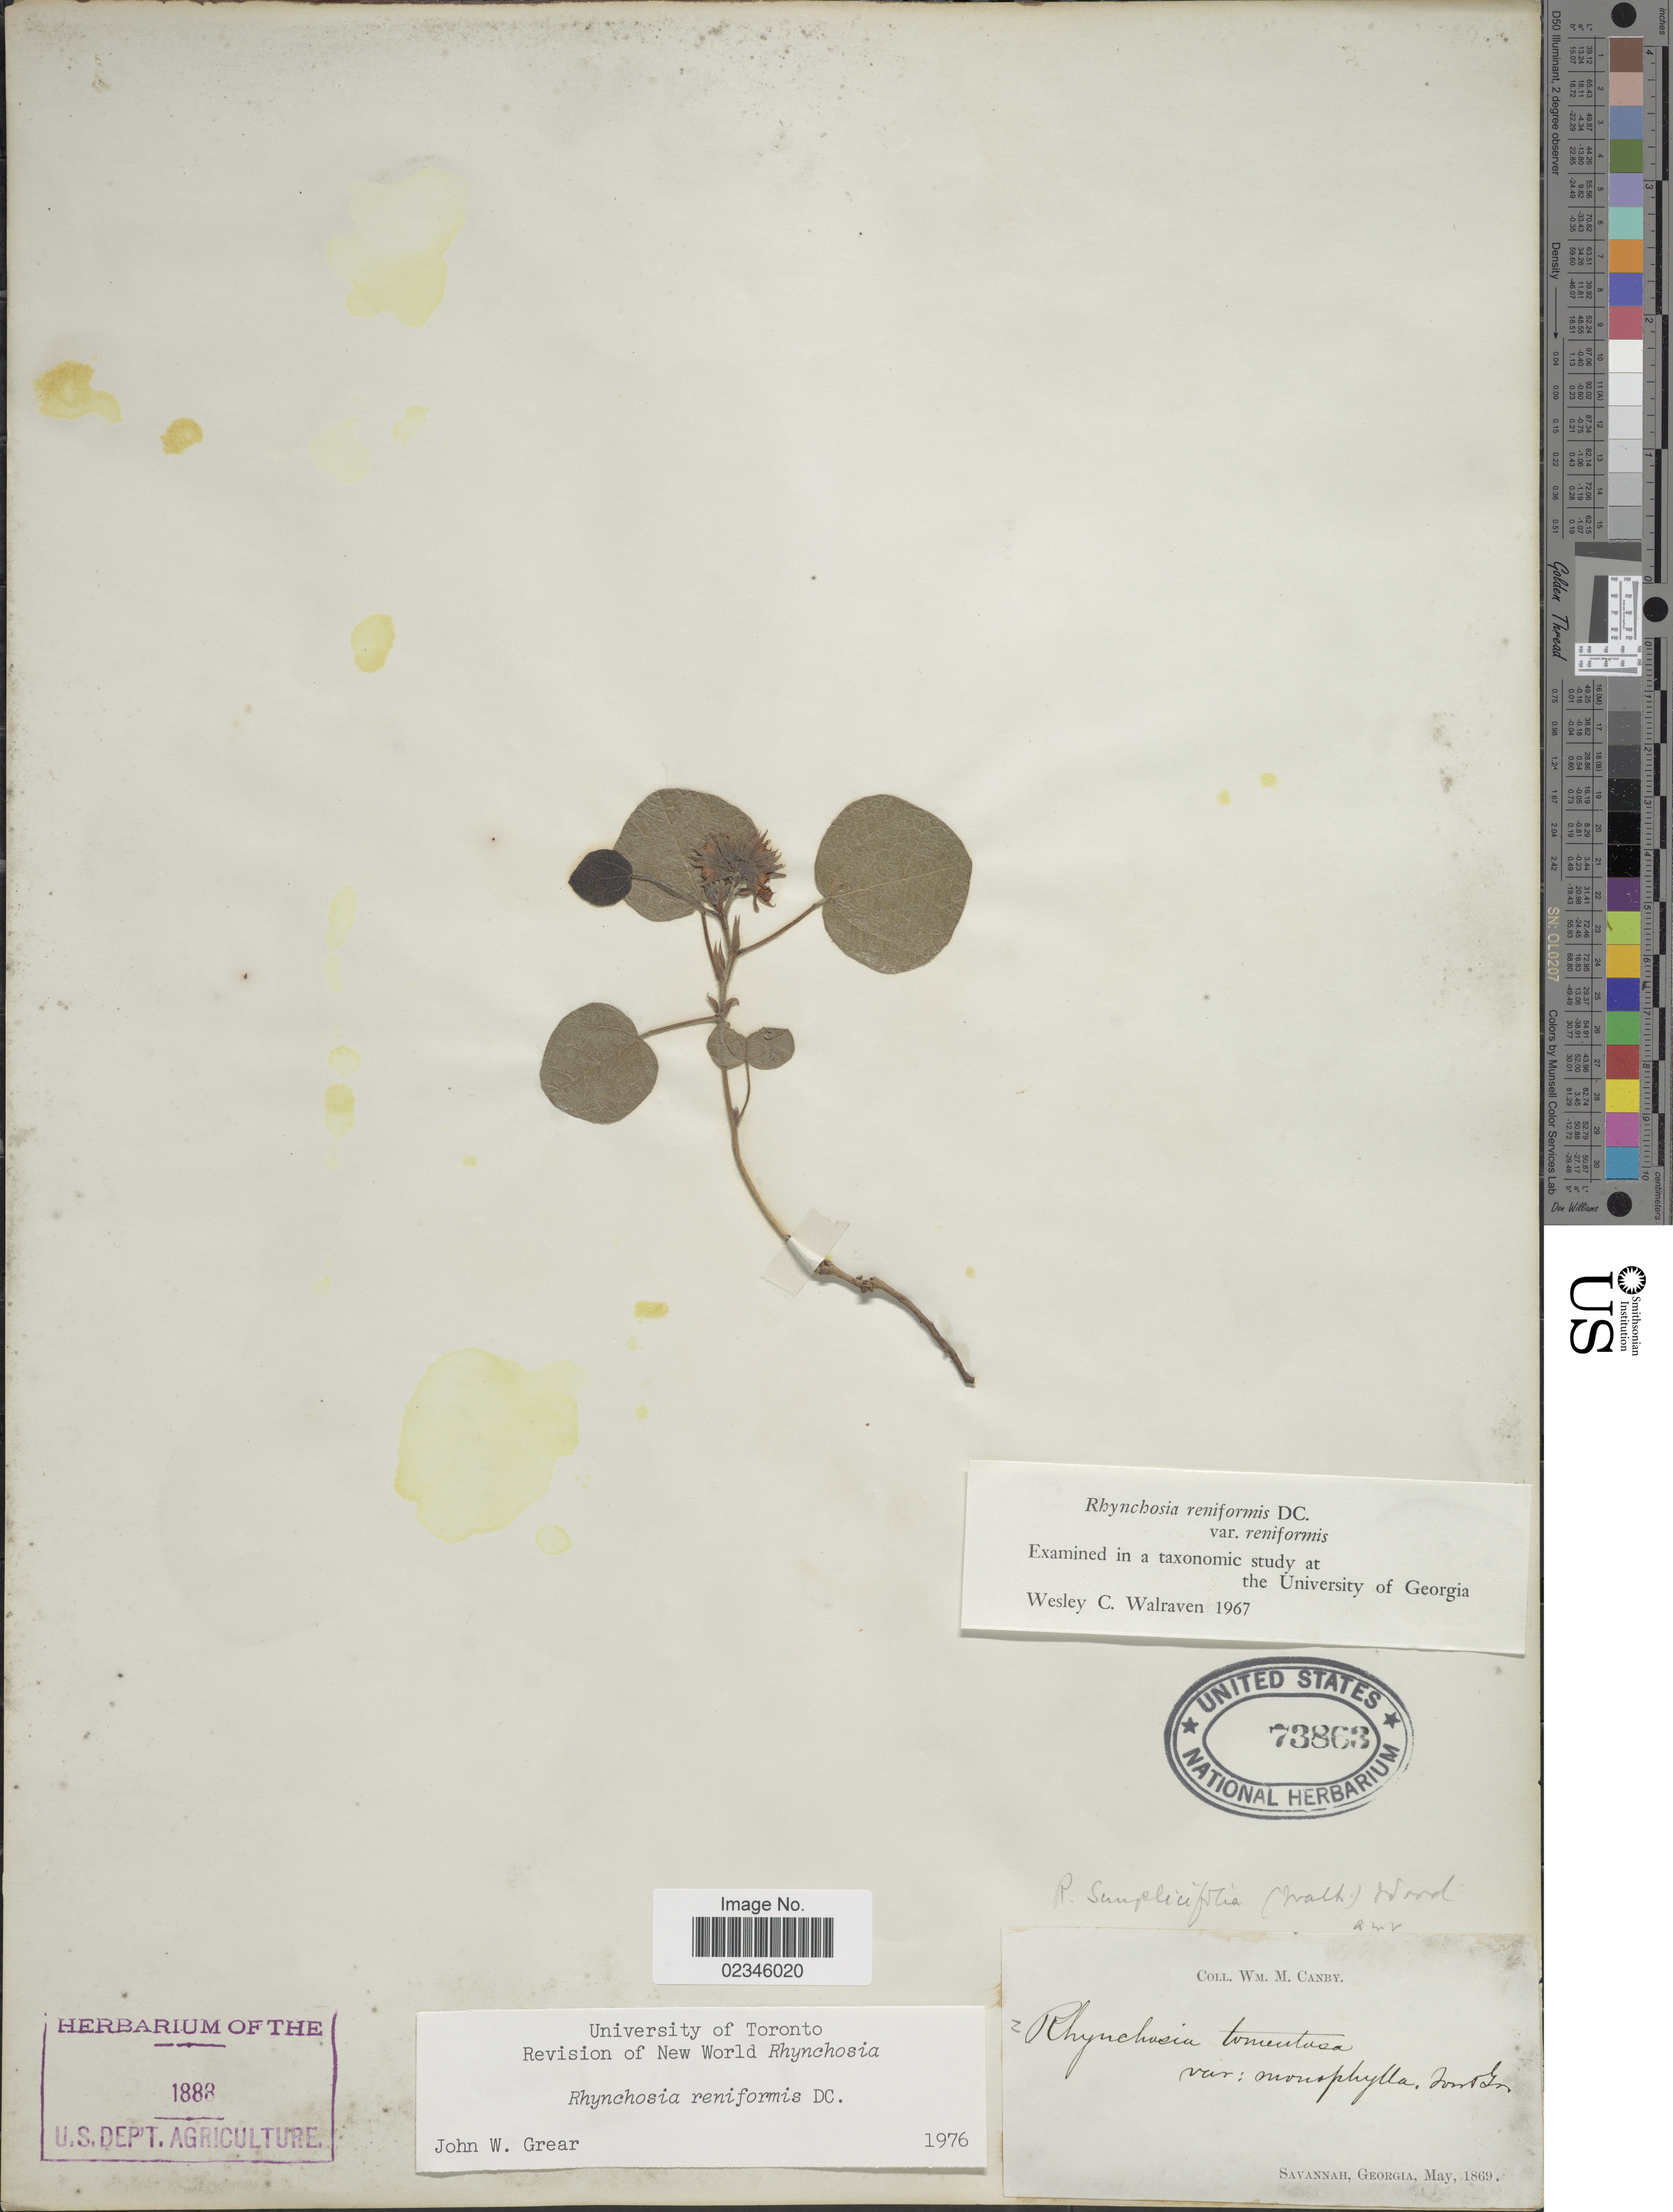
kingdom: Plantae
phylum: Tracheophyta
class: Magnoliopsida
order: Fabales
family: Fabaceae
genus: Rhynchosia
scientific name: Rhynchosia reniformis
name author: DC.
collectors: W. M. Canby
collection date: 1869-05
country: United States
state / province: Georgia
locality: Savannah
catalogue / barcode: US 73863